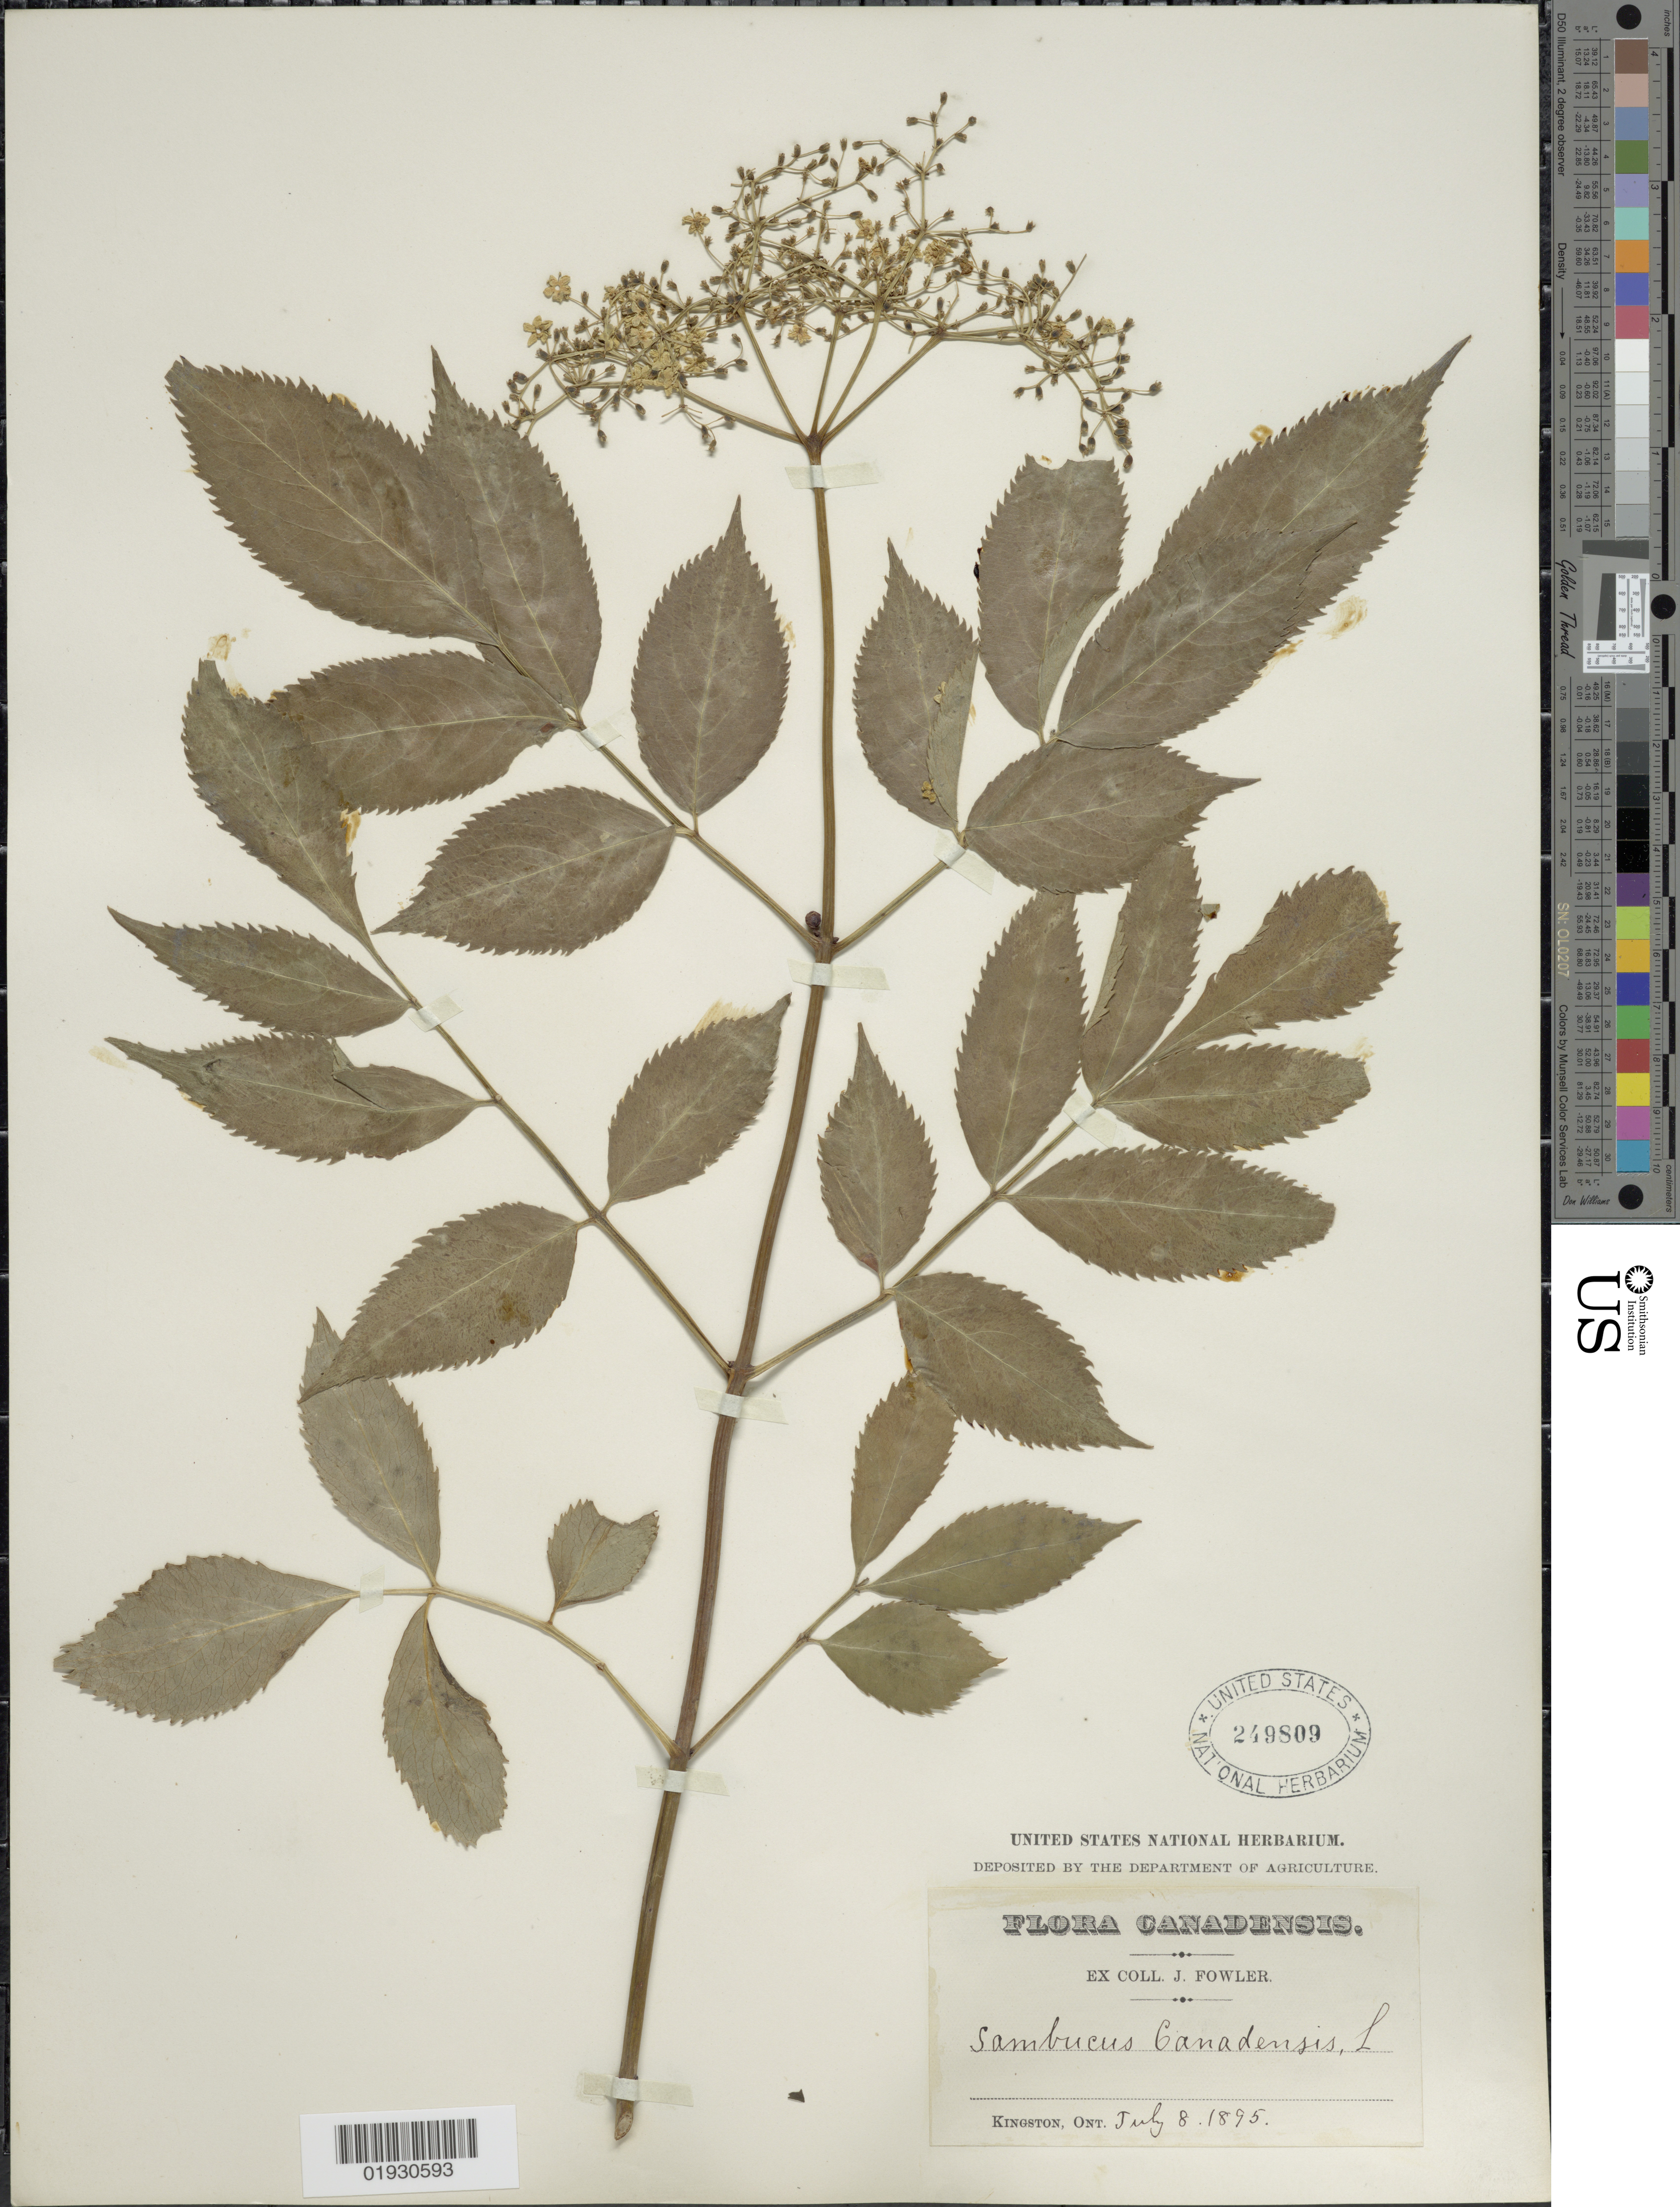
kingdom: Plantae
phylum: Tracheophyta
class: Magnoliopsida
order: Dipsacales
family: Viburnaceae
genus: Sambucus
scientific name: Sambucus canadensis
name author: L.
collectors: J. P. Fowler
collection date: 1895-07-08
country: Canada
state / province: Ontario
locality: Kingston.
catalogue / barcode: US 249809